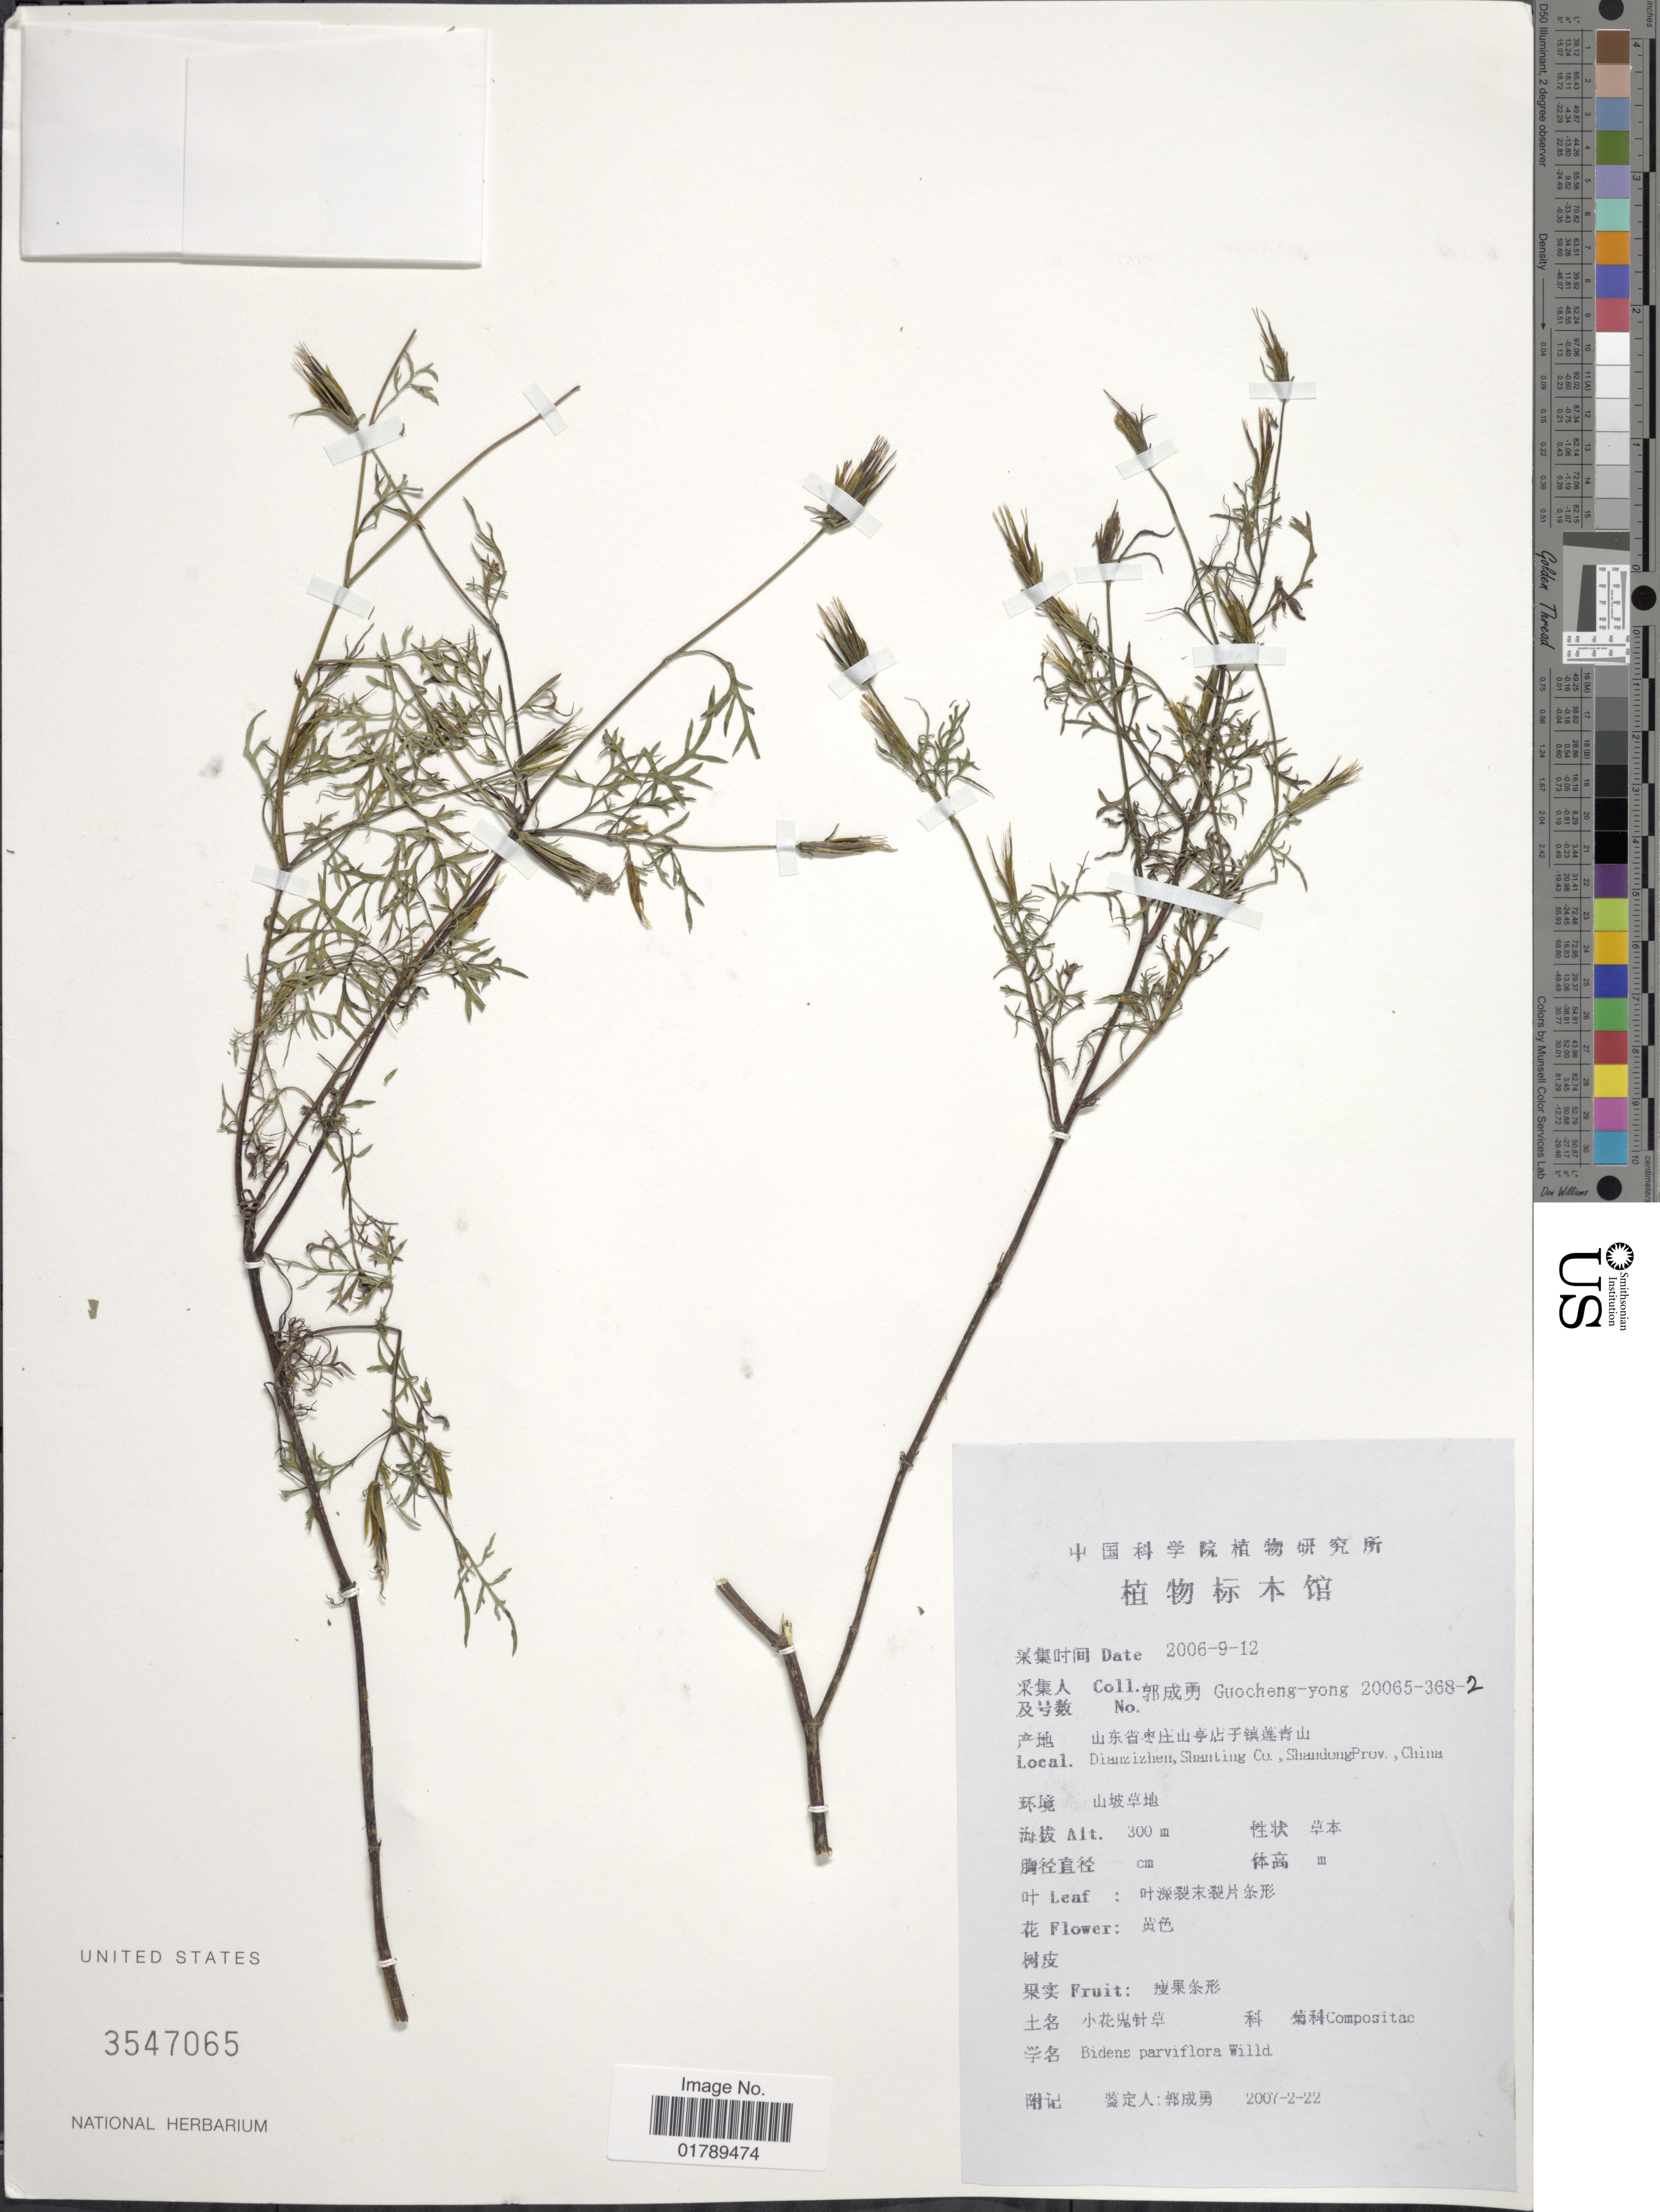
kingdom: Plantae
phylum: Tracheophyta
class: Magnoliopsida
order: Asterales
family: Asteraceae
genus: Bidens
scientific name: Bidens parviflora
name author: Willd.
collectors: Guo cheng-yong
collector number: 20065-368-2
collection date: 2006-09-12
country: China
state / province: Shandong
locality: Dianzizhen, Shanting Co. ShandongProv., China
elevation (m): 300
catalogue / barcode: US 3547065